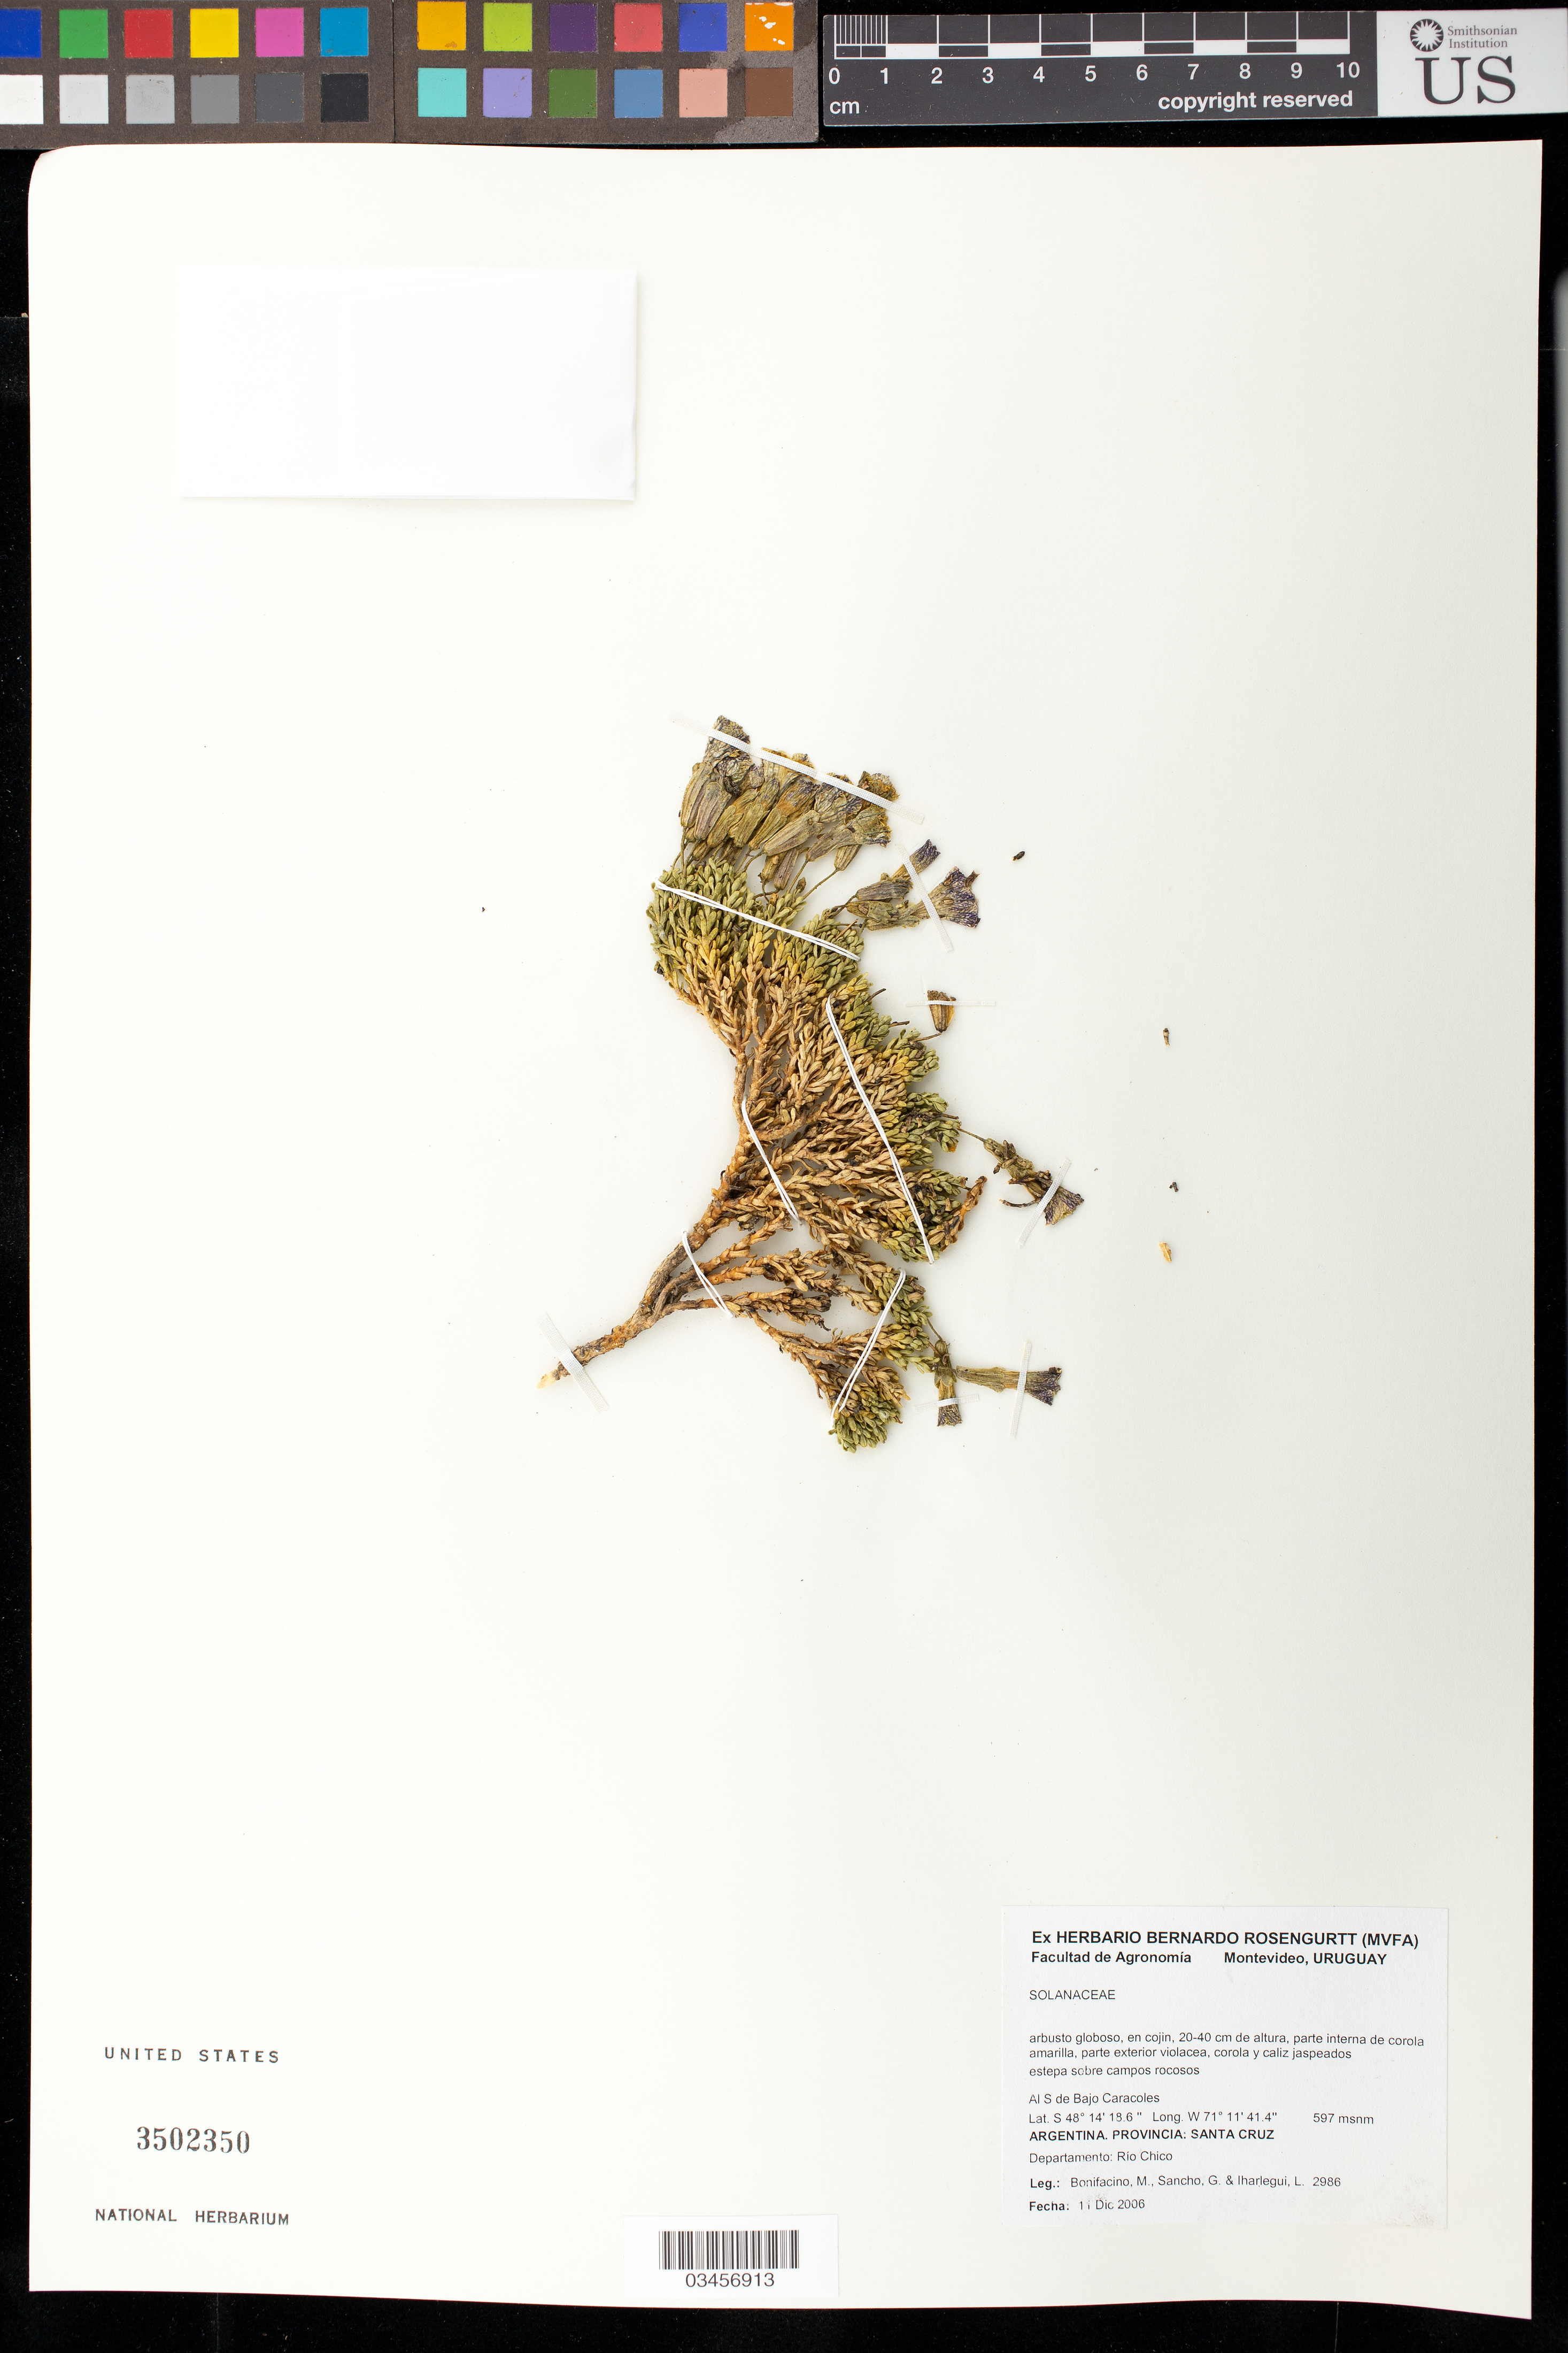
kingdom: Plantae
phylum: Tracheophyta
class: Magnoliopsida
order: Solanales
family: Solanaceae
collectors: M. Bonifacino, G. Sancho & L. Iharlegui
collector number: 2986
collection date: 2006-12-11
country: Argentina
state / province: Santa Cruz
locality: Departamento Rio Chico. Al S de Bajo Caracoles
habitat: Estepa sobre campos rocosos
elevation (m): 597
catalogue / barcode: US 3502350